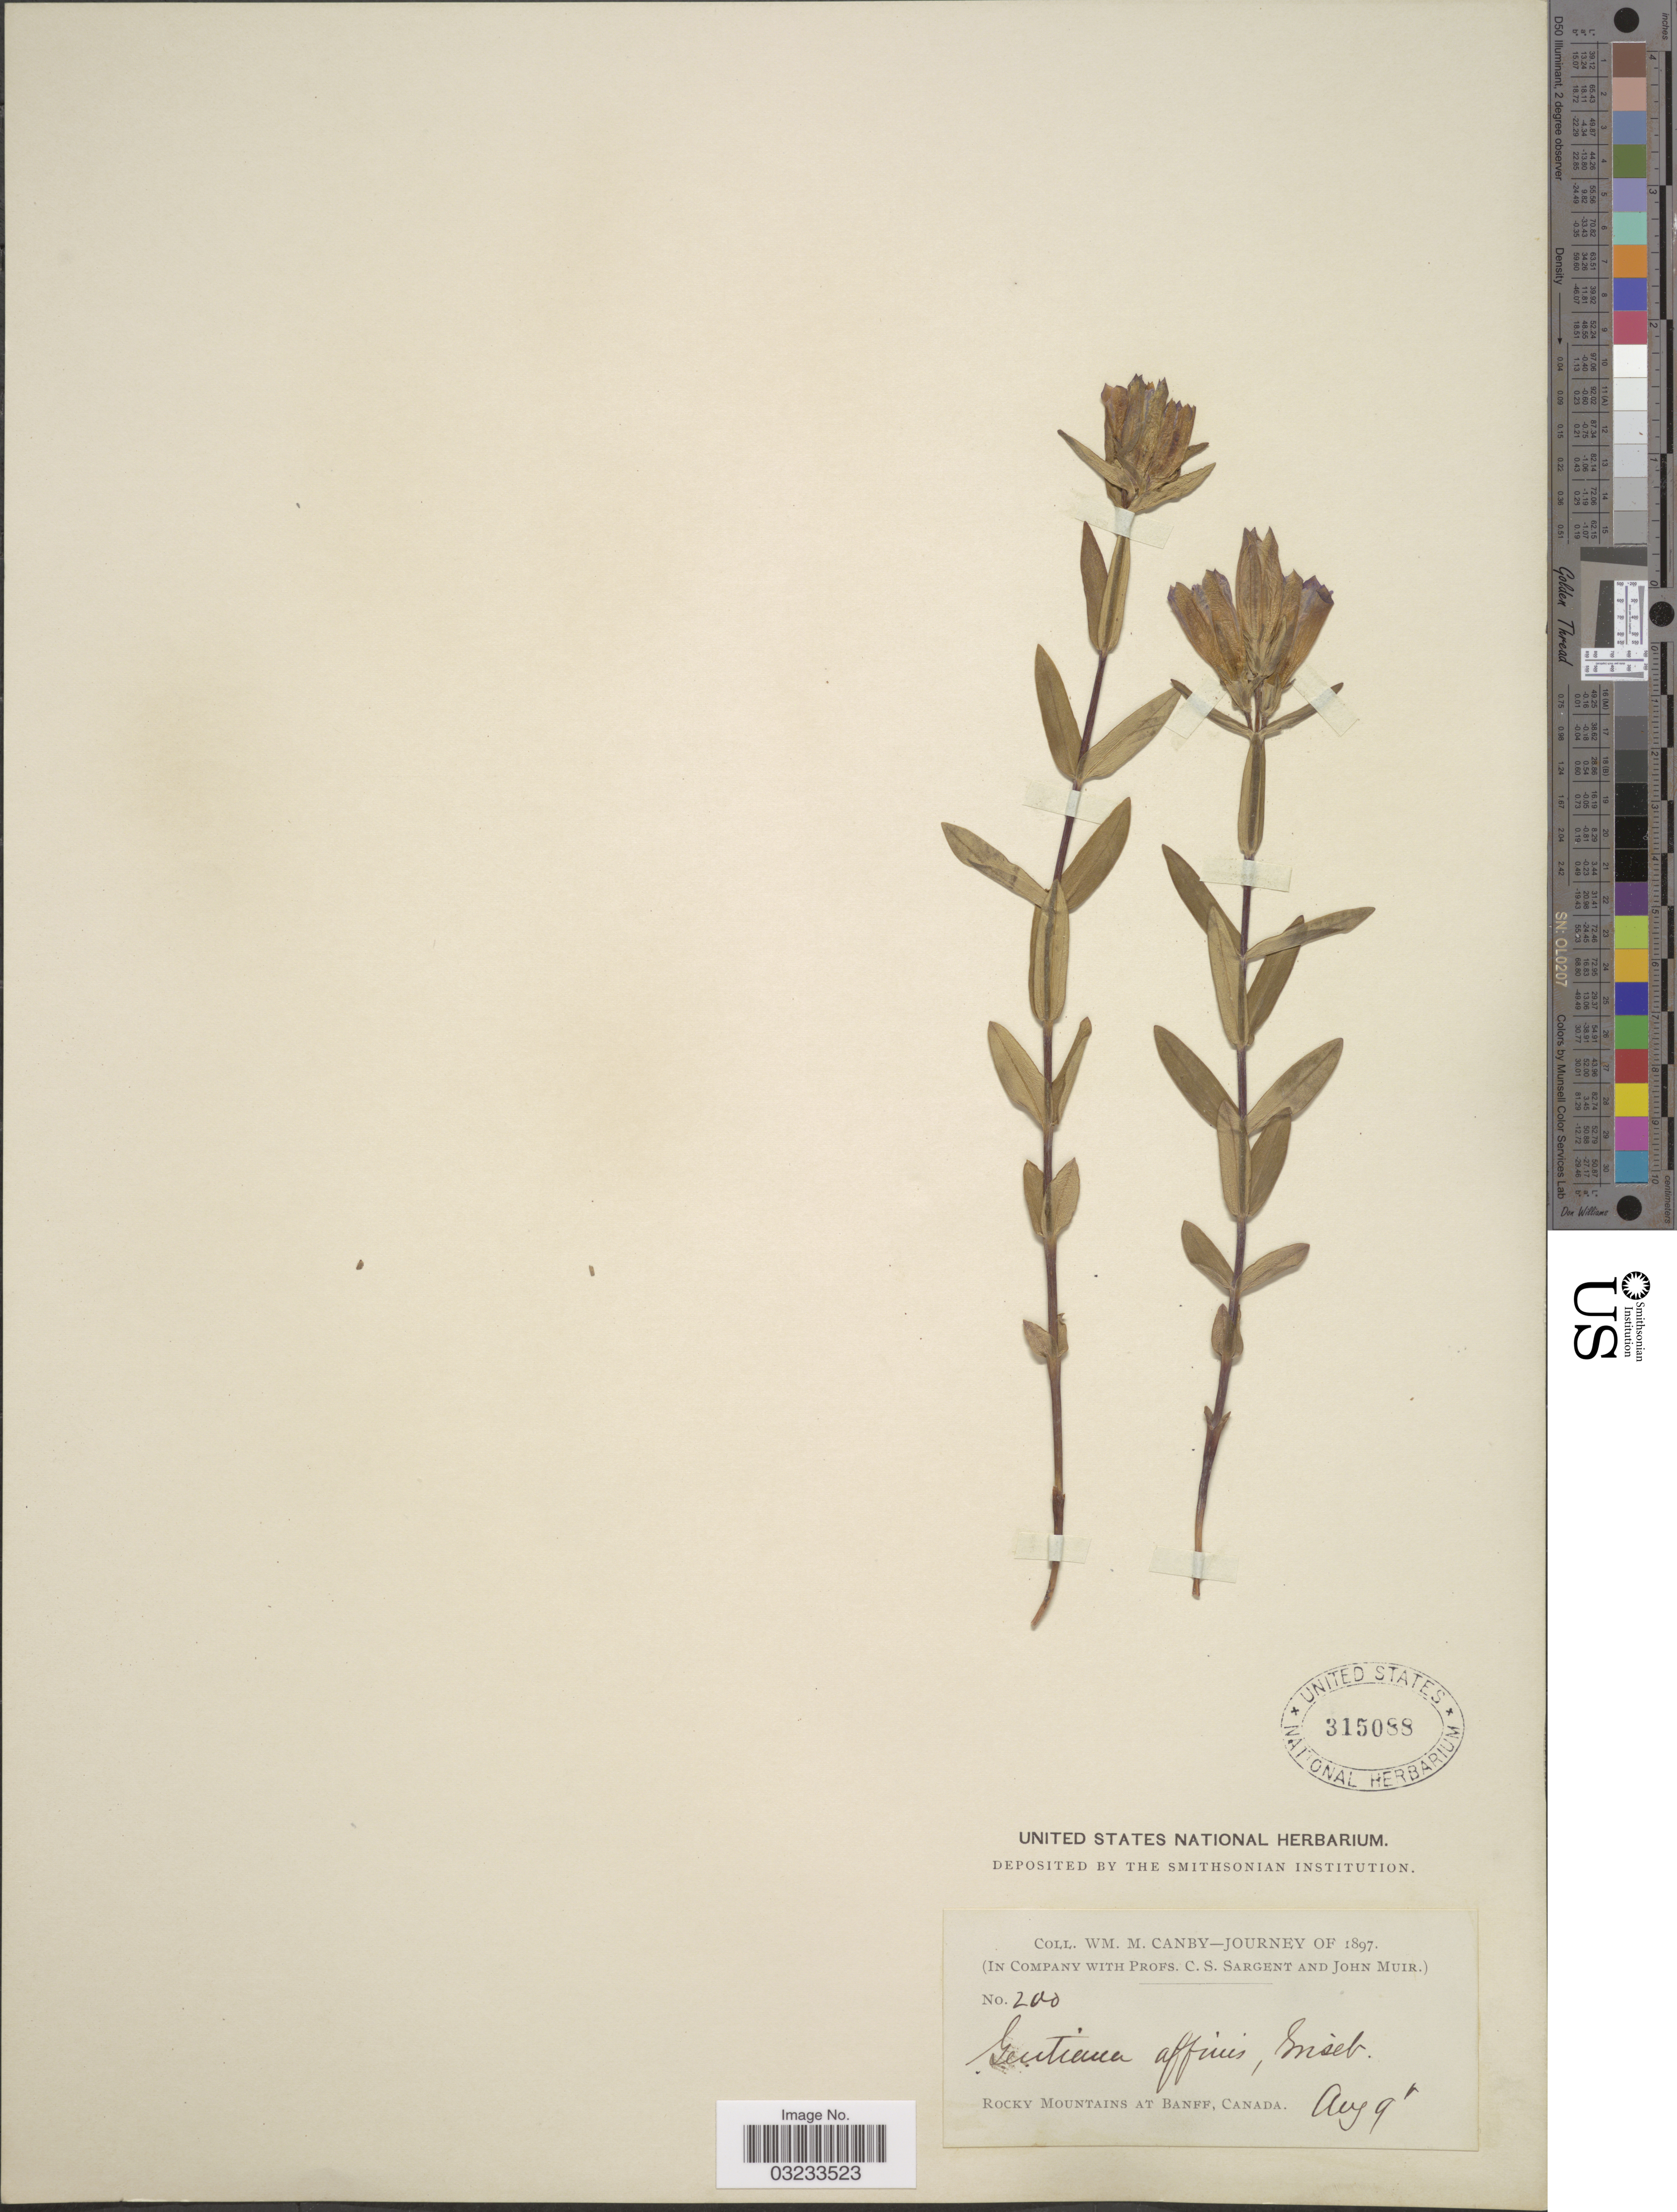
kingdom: Plantae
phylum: Tracheophyta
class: Magnoliopsida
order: Gentianales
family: Gentianaceae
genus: Gentiana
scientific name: Gentiana affinis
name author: Griseb.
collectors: W. M. Canby, C. S. Sargent & J. Muir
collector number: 200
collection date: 1897-08-09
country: Canada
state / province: Alberta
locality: Rocky Mountain at Banff.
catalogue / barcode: US 315088